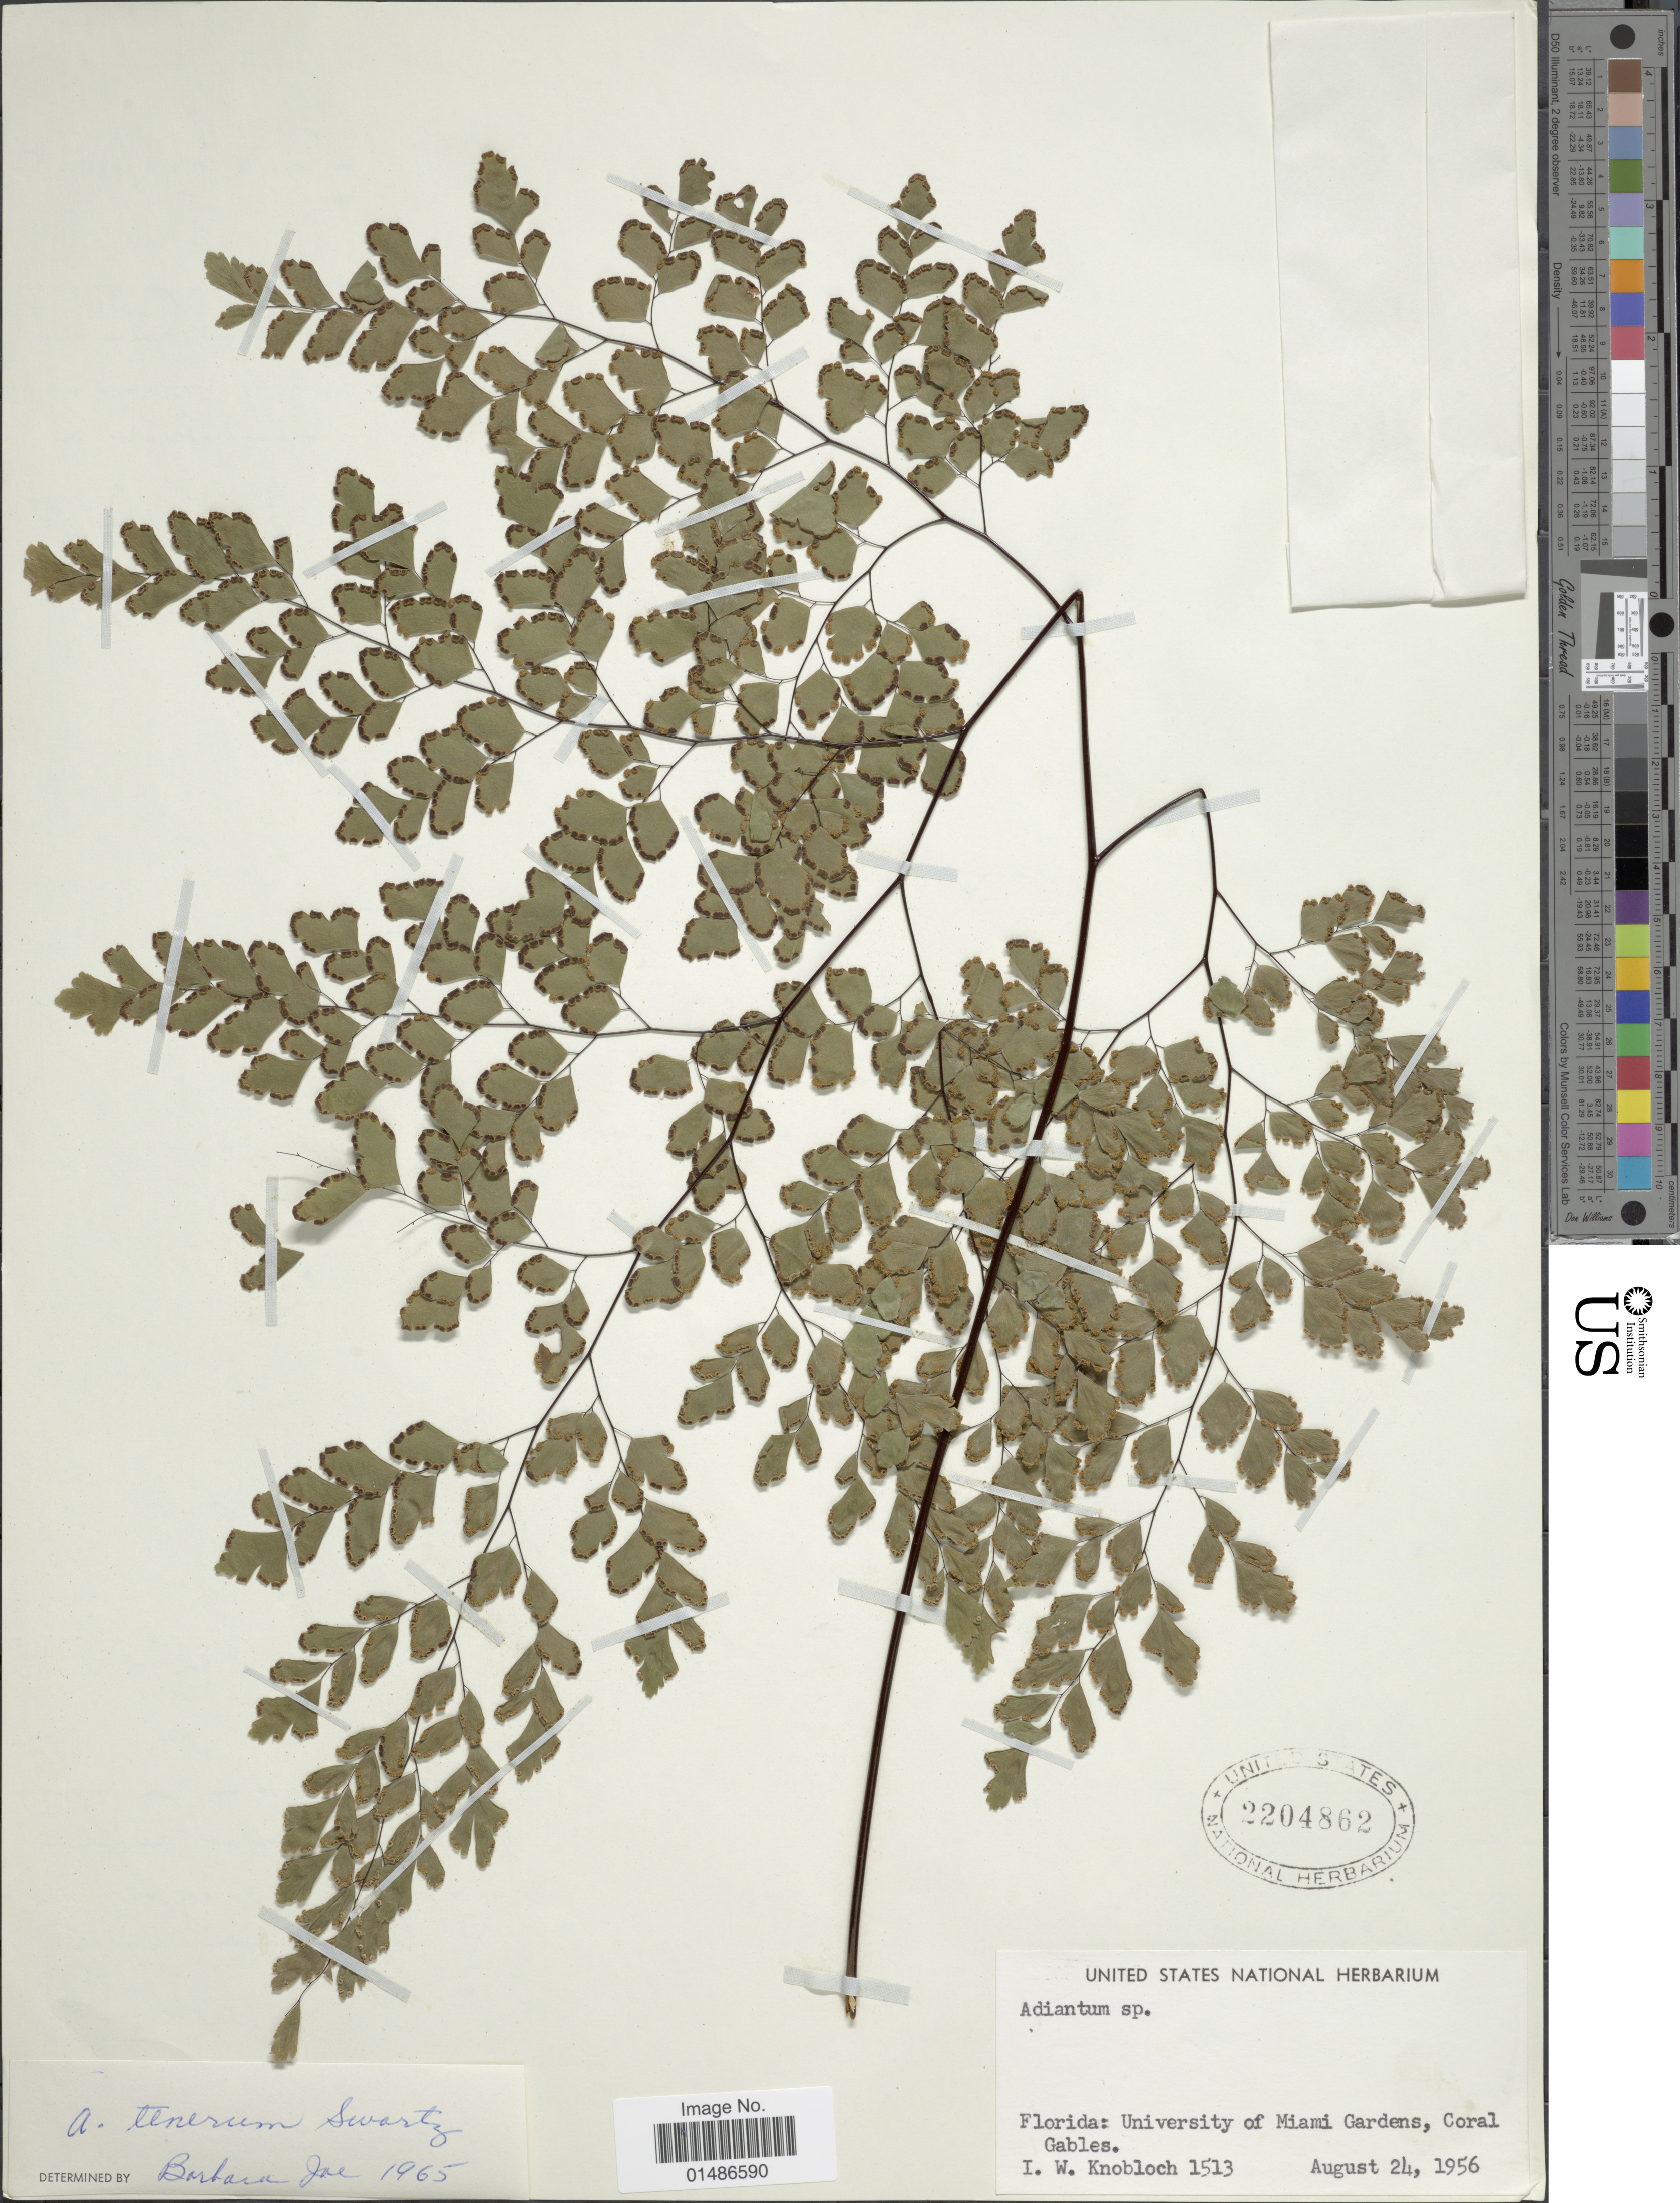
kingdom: Plantae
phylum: Tracheophyta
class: Polypodiopsida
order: Polypodiales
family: Pteridaceae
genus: Adiantum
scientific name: Adiantum tenerum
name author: Sw.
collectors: I. W. Knobloch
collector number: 1513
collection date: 1956-08-24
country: United States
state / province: Florida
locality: University of Miami Gardens, Coral Gables.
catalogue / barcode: US 2204862